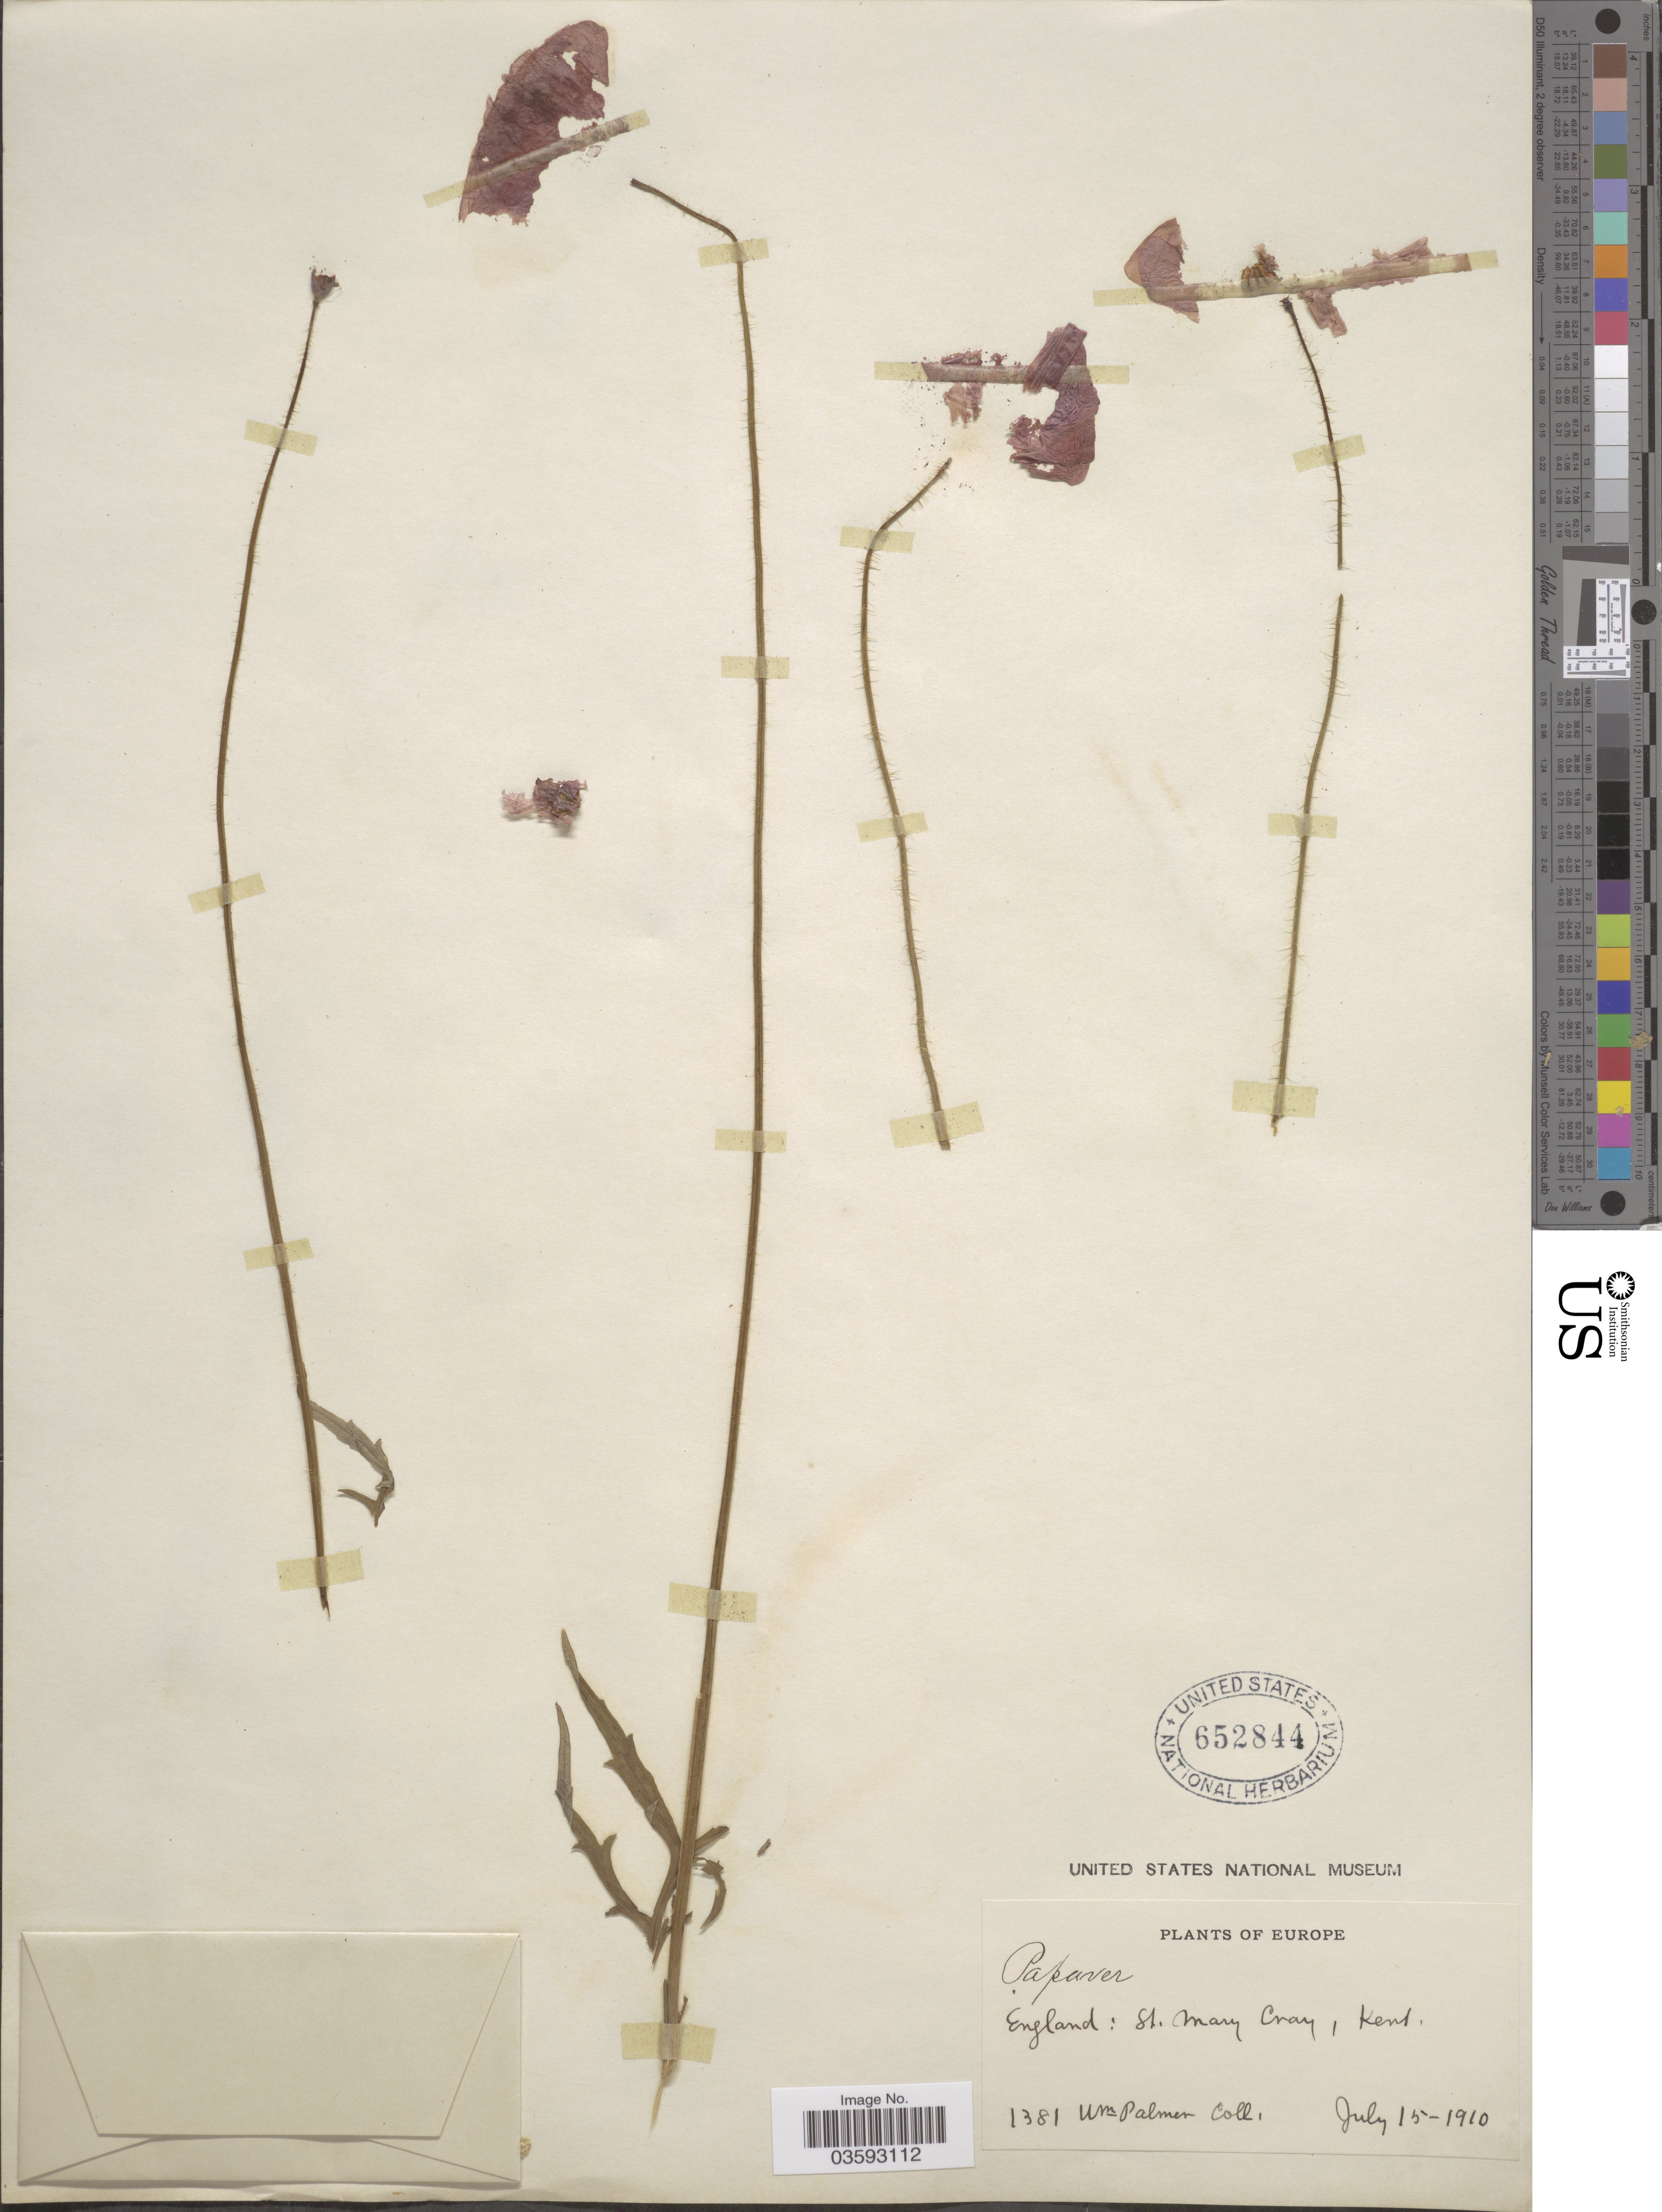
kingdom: Plantae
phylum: Tracheophyta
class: Magnoliopsida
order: Ranunculales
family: Papaveraceae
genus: Papaver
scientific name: Papaver sp.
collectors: W. Palmer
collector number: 1381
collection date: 1910-07-15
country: United Kingdom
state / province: England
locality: St. Mary Cray, Kent.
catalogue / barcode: US 652844